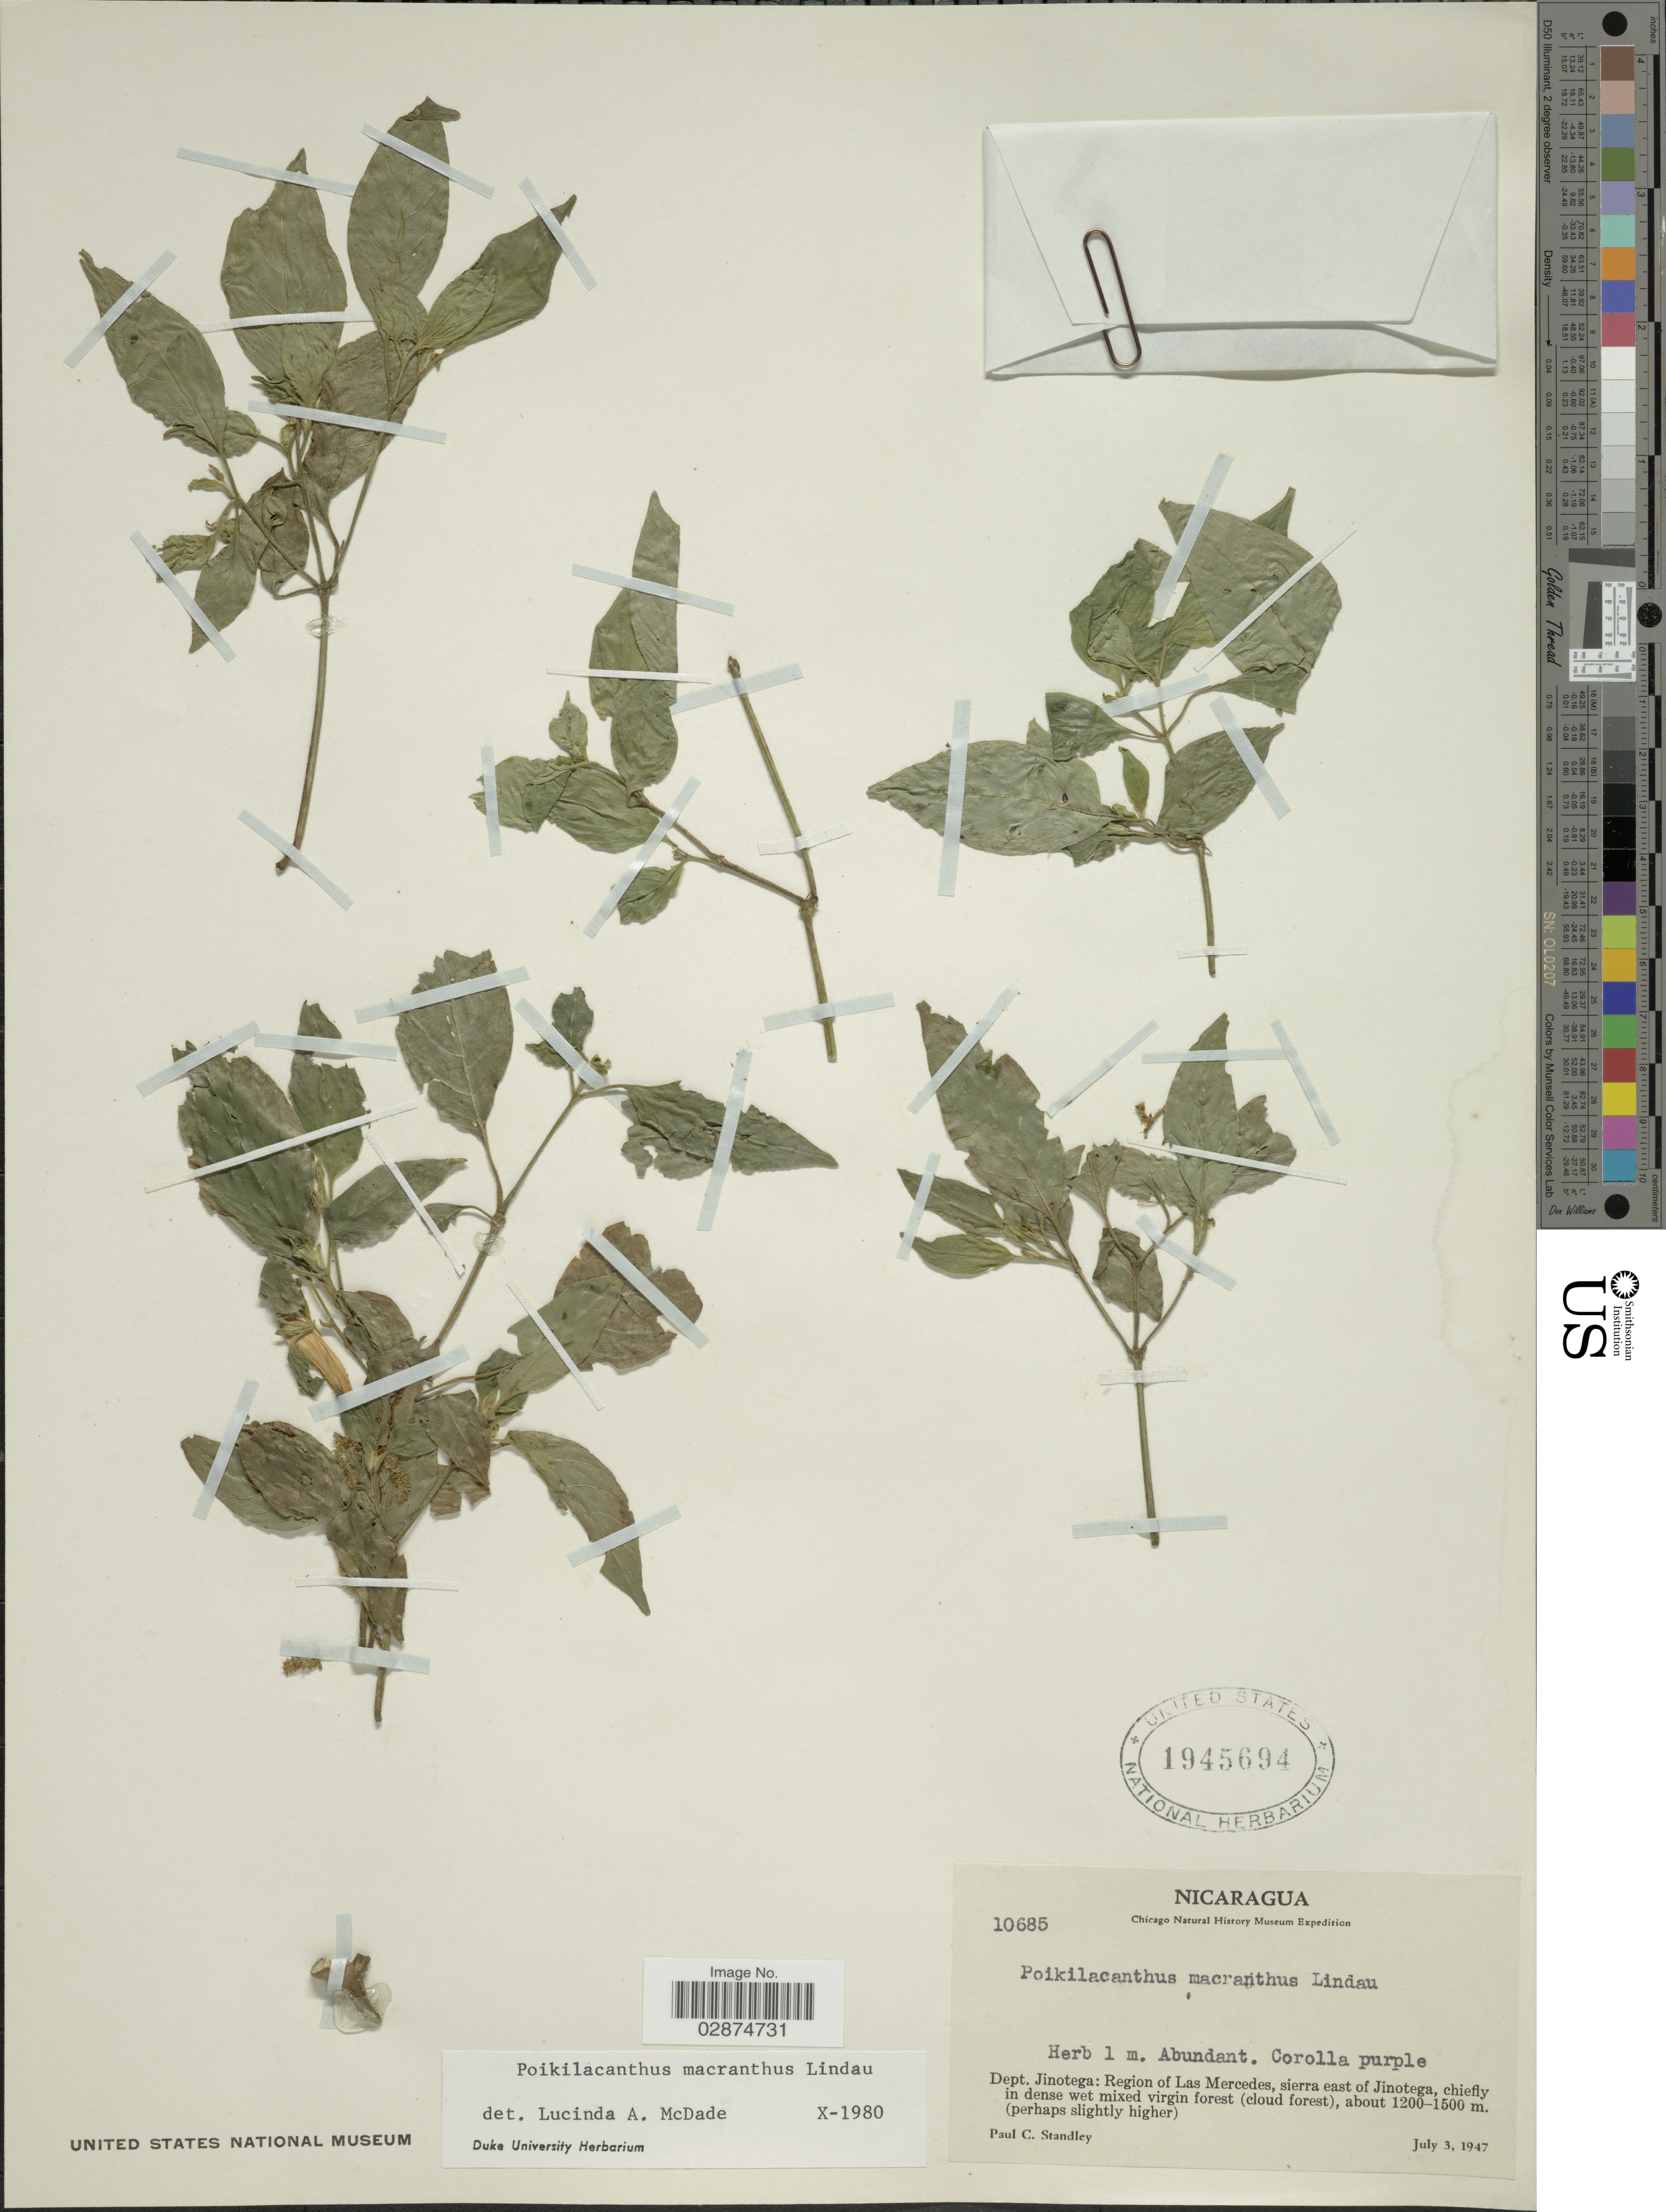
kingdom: Plantae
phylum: Tracheophyta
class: Magnoliopsida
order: Lamiales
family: Acanthaceae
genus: Poikilacanthus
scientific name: Poikilacanthus macranthus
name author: Lindau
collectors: P. C. Standley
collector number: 10685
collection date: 1947-07-03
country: Nicaragua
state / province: Jinotega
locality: Dept. Jinotega: Region of Las Mercedes, sierra east of Jinotega.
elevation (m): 1200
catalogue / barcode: US 1945694